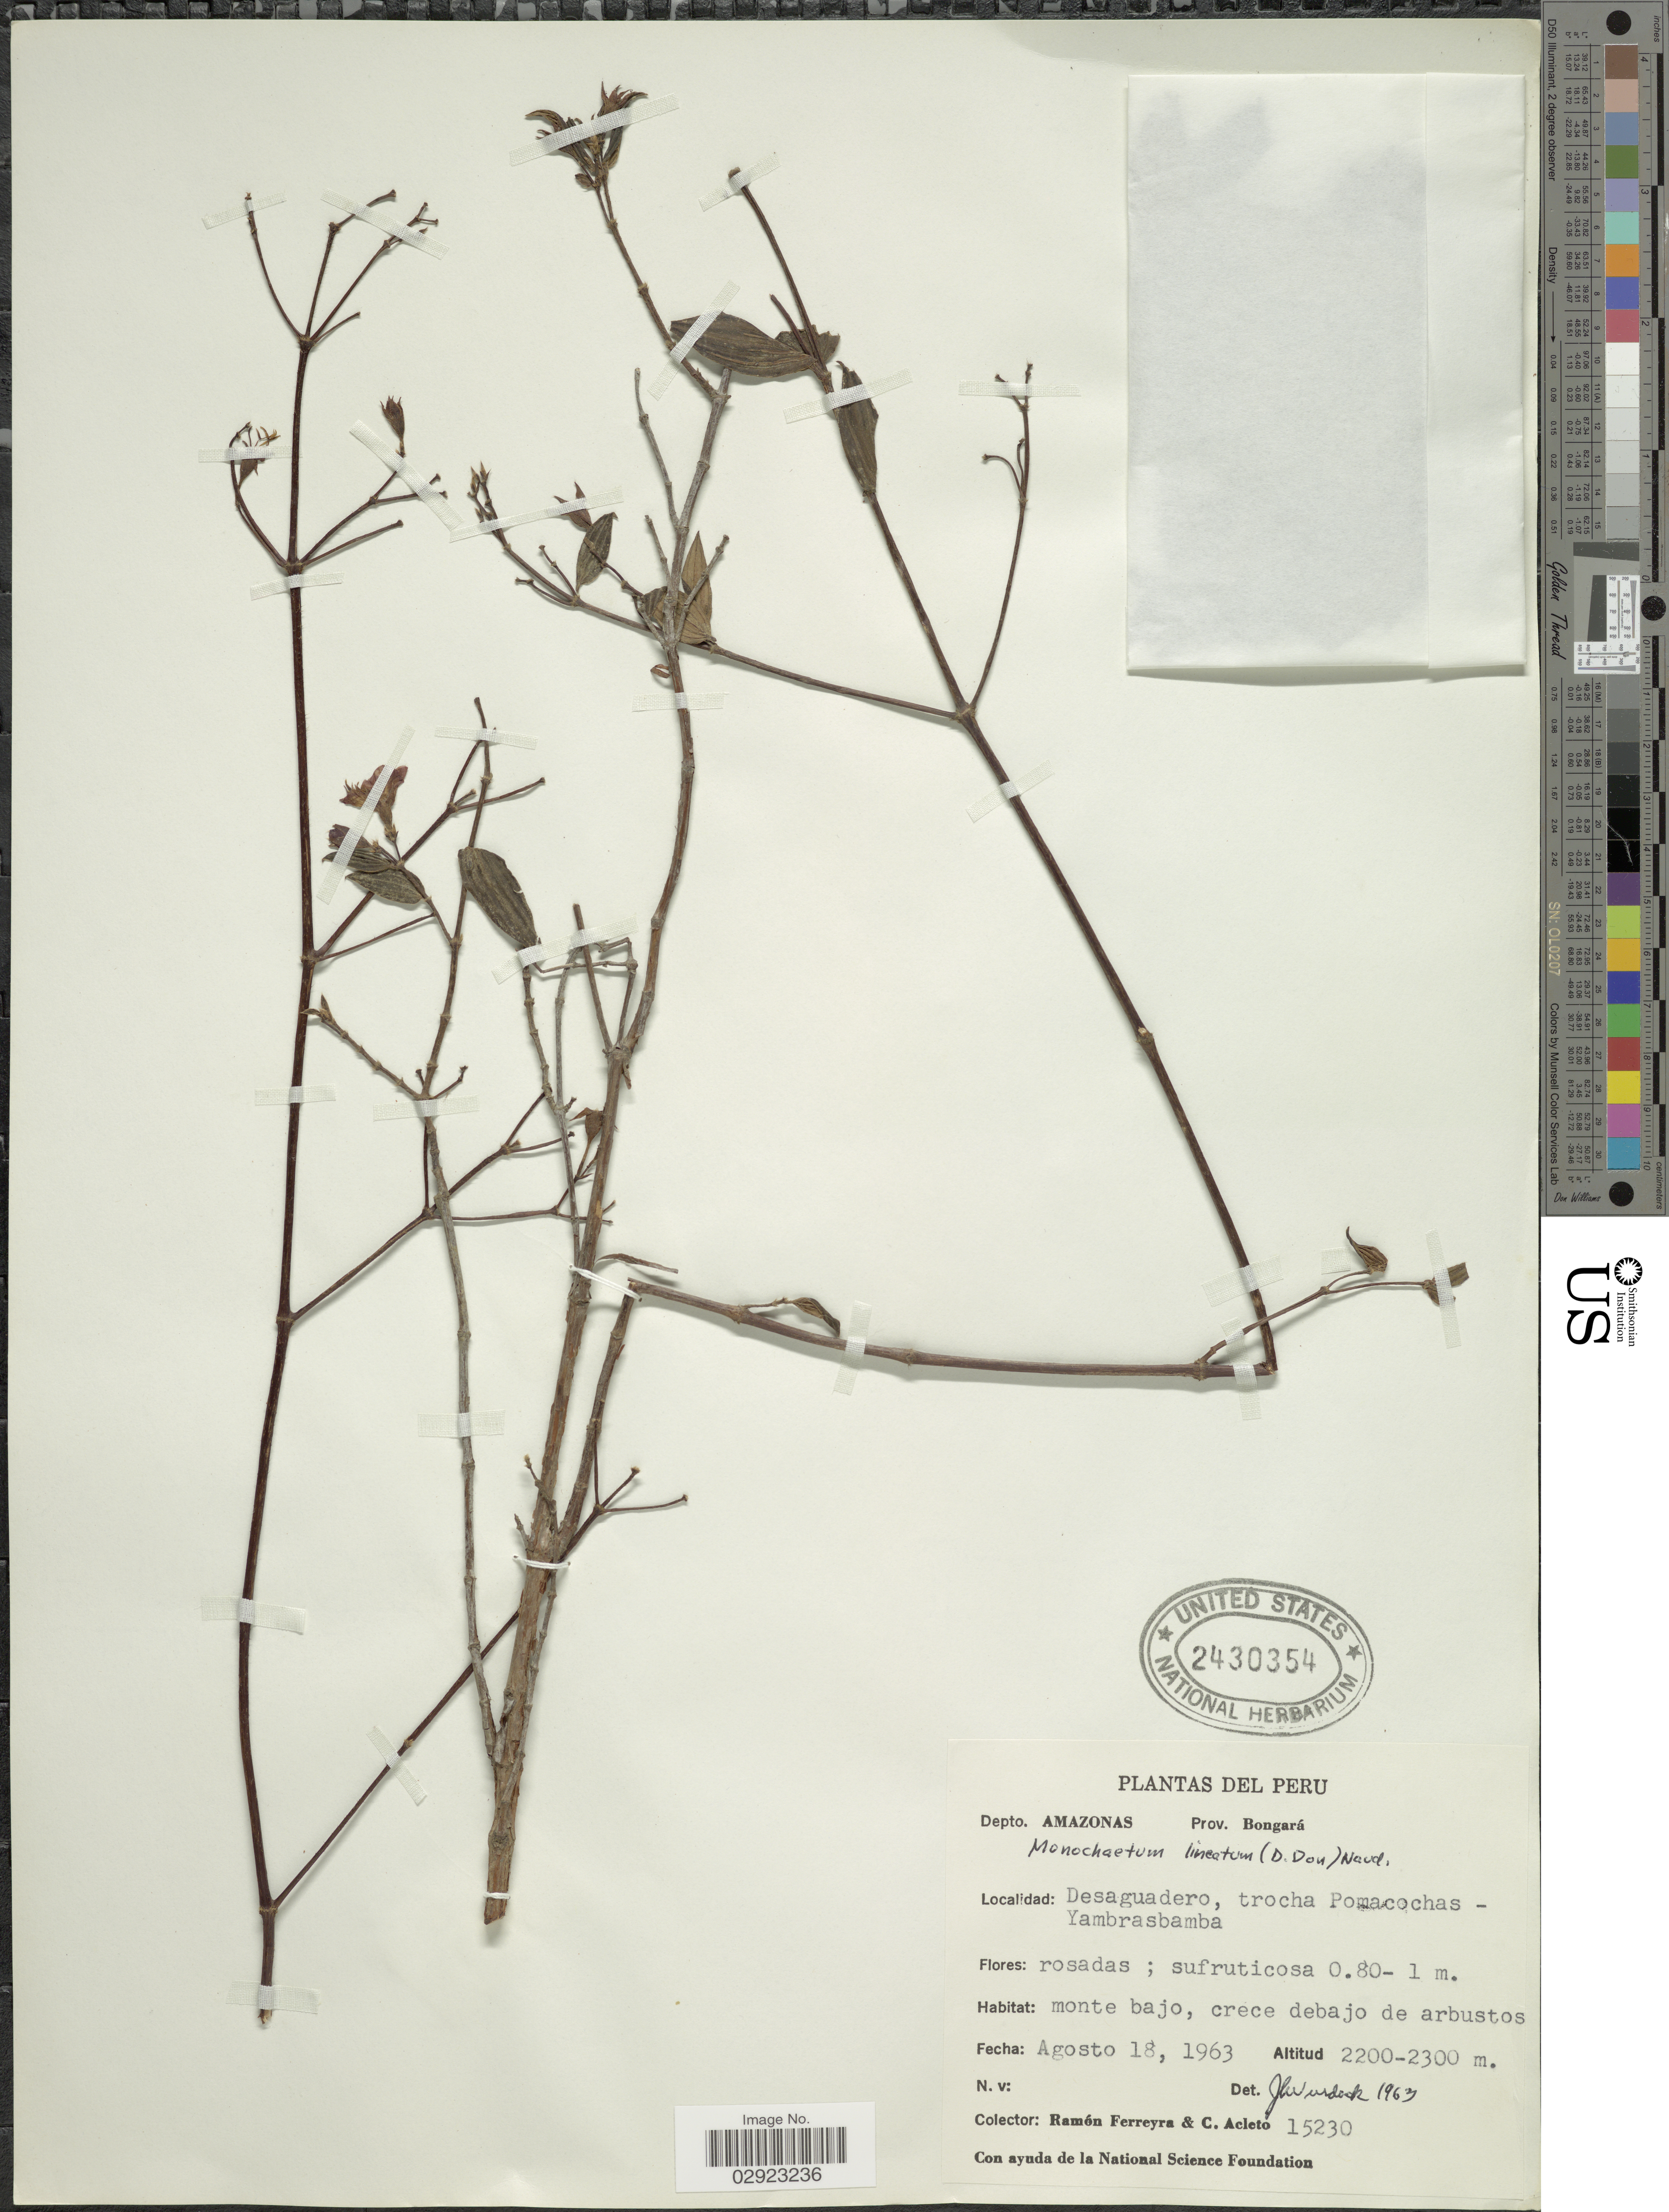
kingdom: Plantae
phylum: Tracheophyta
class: Magnoliopsida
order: Myrtales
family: Melastomataceae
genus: Monochaetum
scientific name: Monochaetum lineatum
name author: (D. Don) Naudin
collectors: R. A. Ferreyra & C. Acleto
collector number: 15230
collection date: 1963-08-18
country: Peru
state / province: Amazonas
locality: Depto. Amazonas, Prov. Bongará, Desaguadero, trocha Pomacochas - Yambrasbamba.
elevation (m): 2200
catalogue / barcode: US 2430354